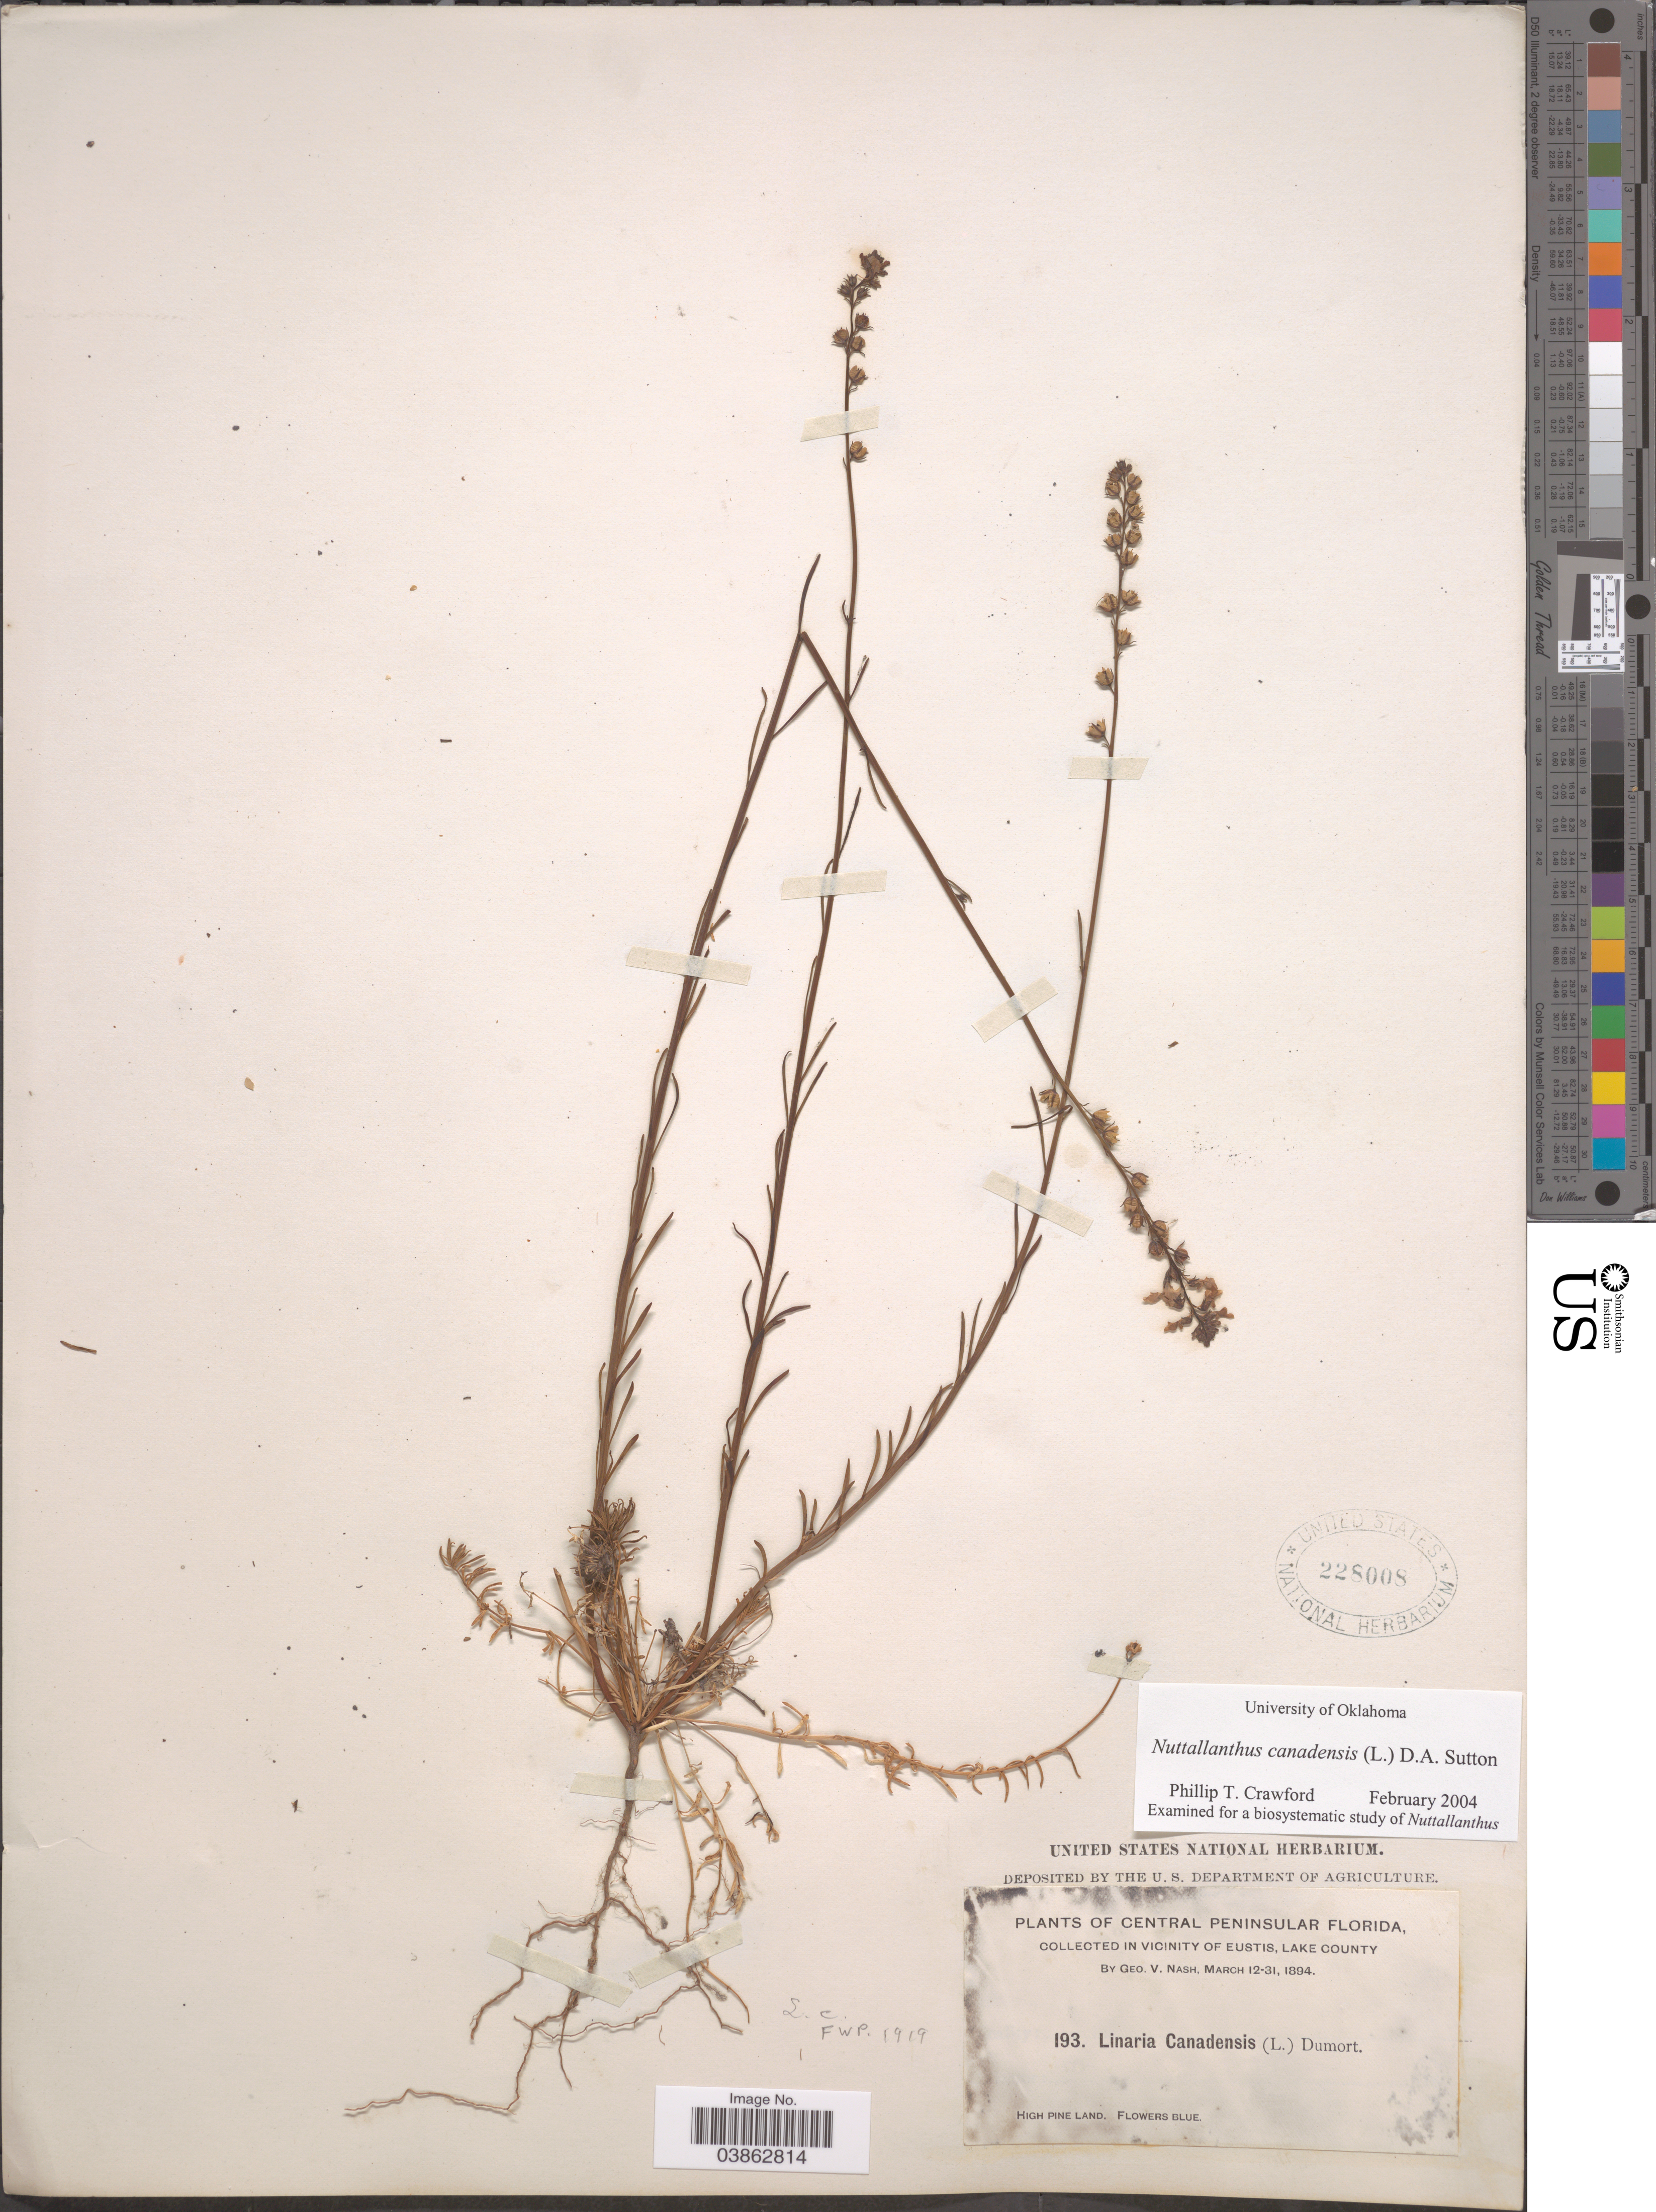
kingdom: Plantae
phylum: Tracheophyta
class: Magnoliopsida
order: Lamiales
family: Plantaginaceae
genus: Linaria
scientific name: Linaria canadensis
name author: (L.) Dum. Cours.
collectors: G. V. Nash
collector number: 193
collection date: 1894-03-12/1894-03-31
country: United States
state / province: Florida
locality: Central Peninsular Florida. In vicinity of Eustis, Lake County.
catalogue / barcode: US 228008